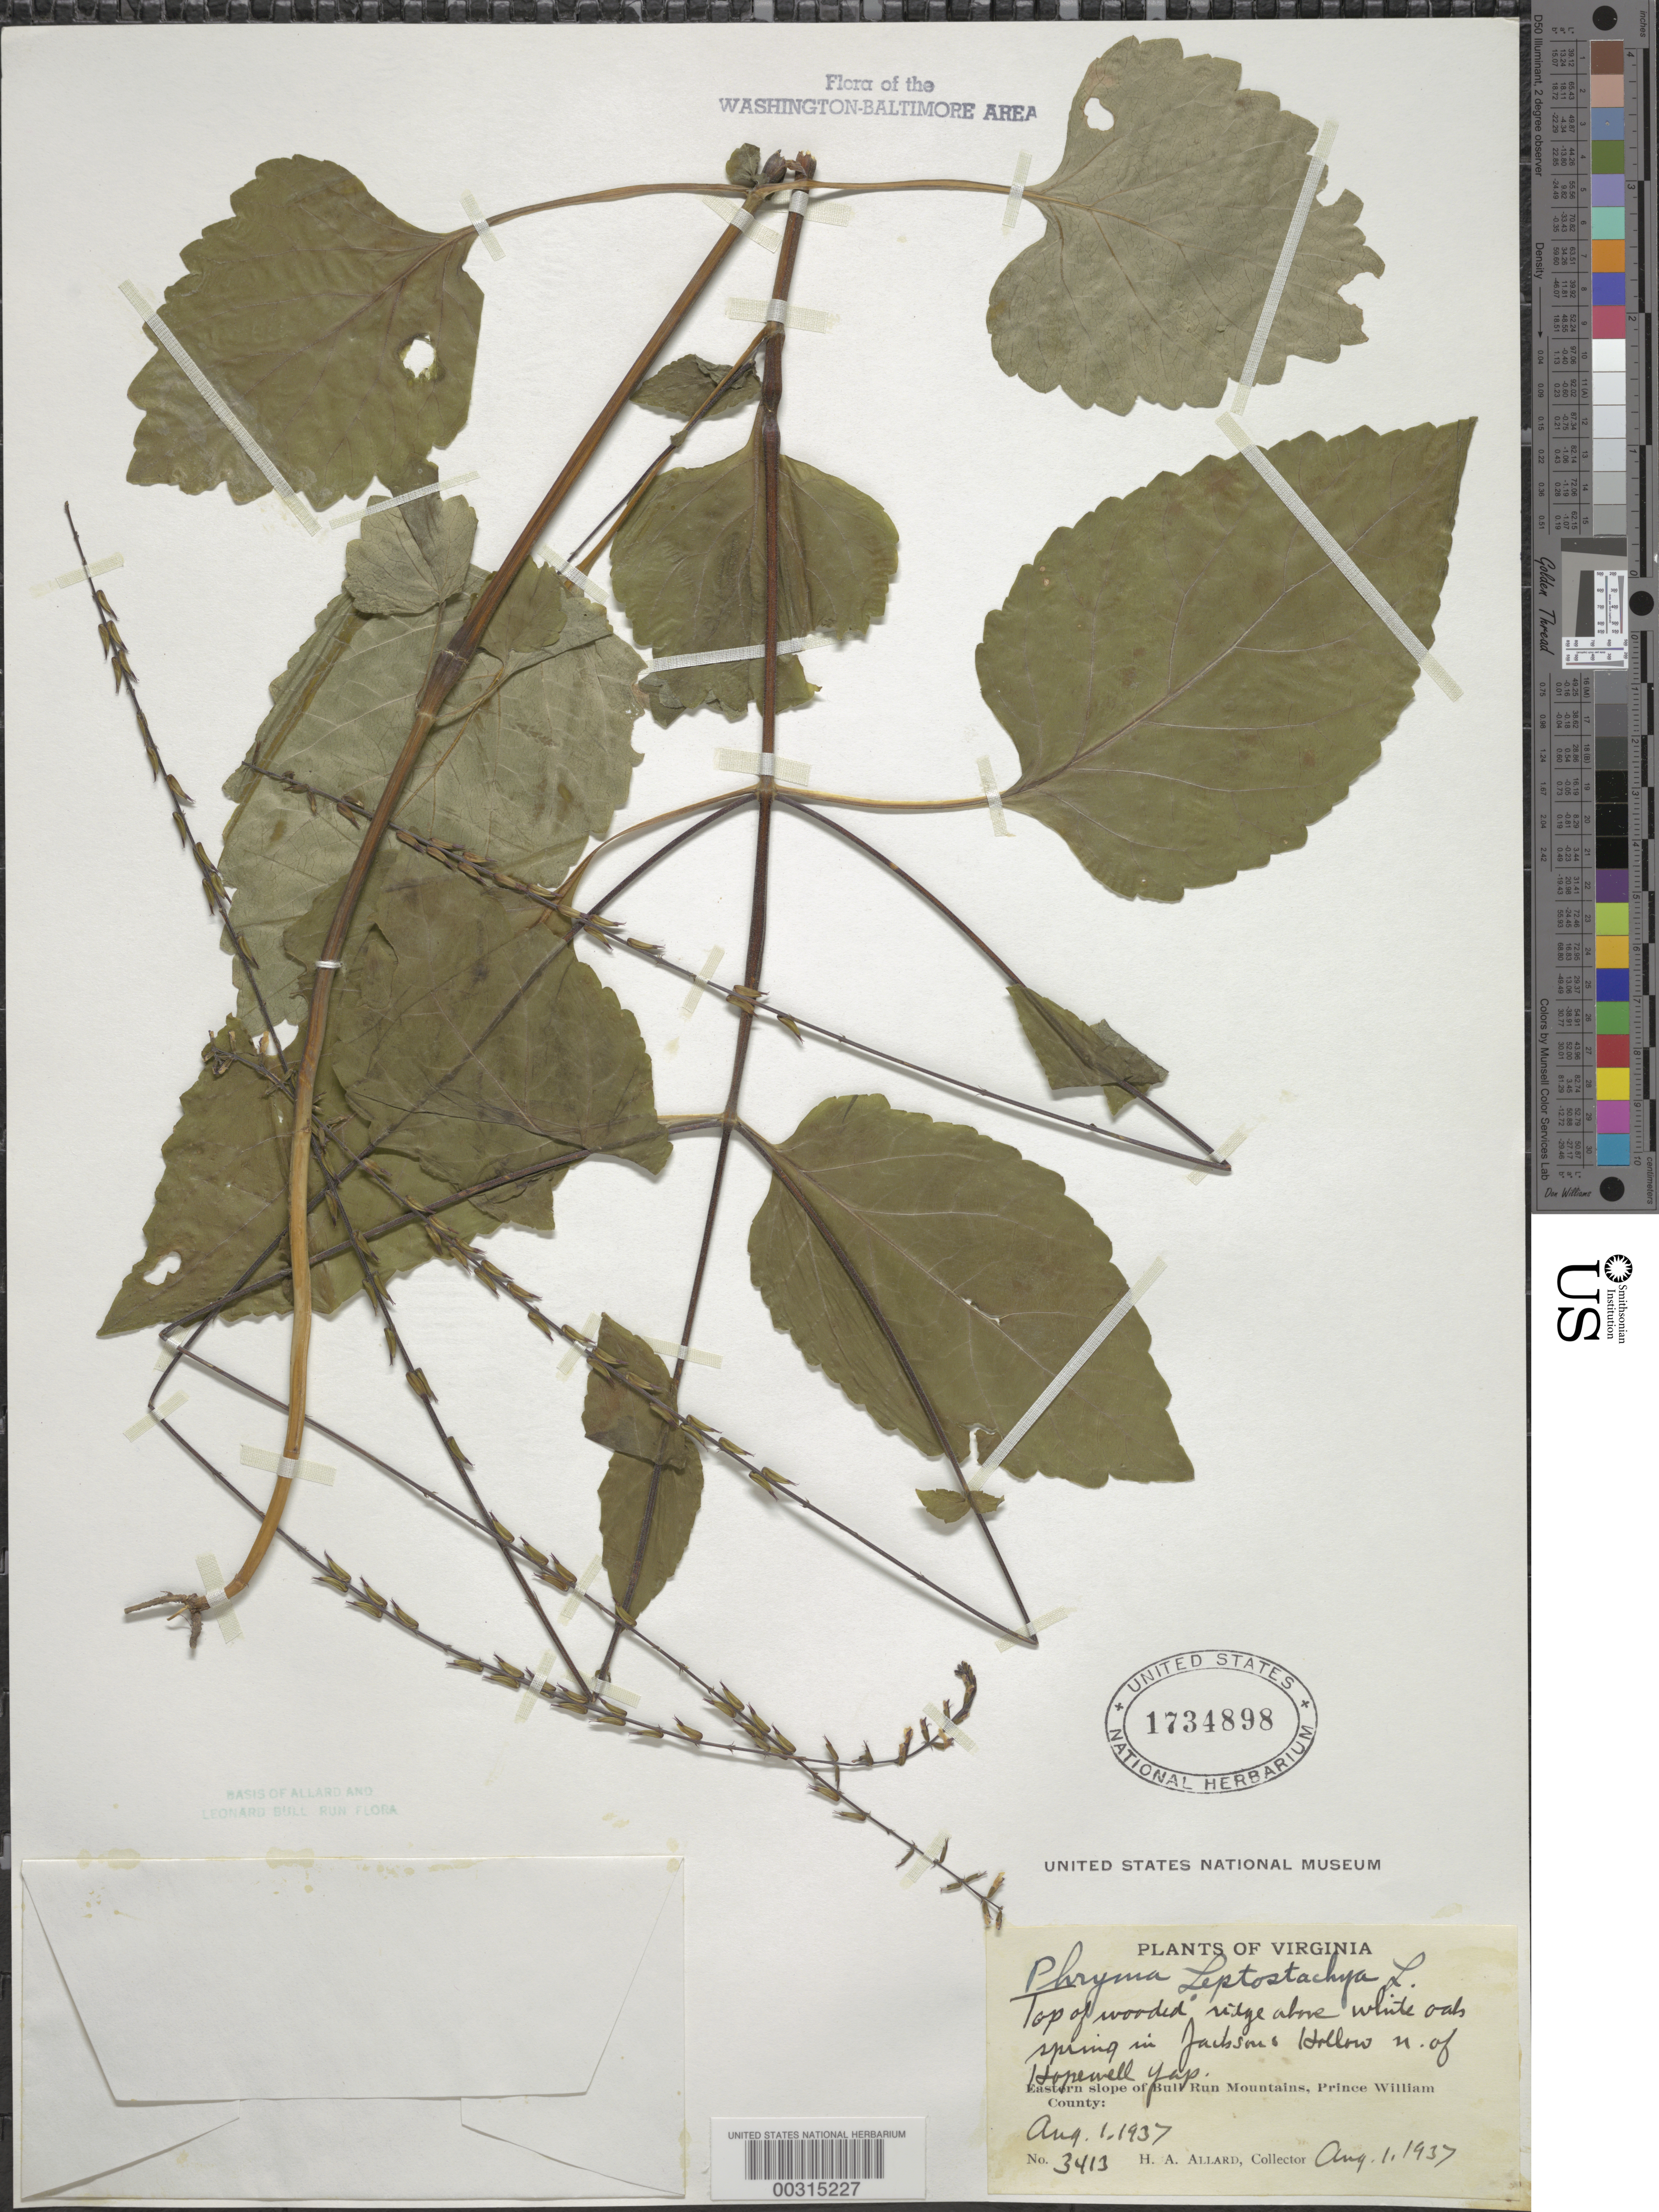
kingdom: Plantae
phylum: Tracheophyta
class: Magnoliopsida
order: Lamiales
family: Phrymaceae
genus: Phryma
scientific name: Phryma leptostachya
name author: L.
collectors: H. A. Allard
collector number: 3413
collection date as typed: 01 Aug 1937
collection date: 1937-08-01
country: United States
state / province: Virginia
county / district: Prince William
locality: Jacksons Hollow N of Hopewell Gap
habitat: Top of wooded ridge above white oak spring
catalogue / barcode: US 1734898